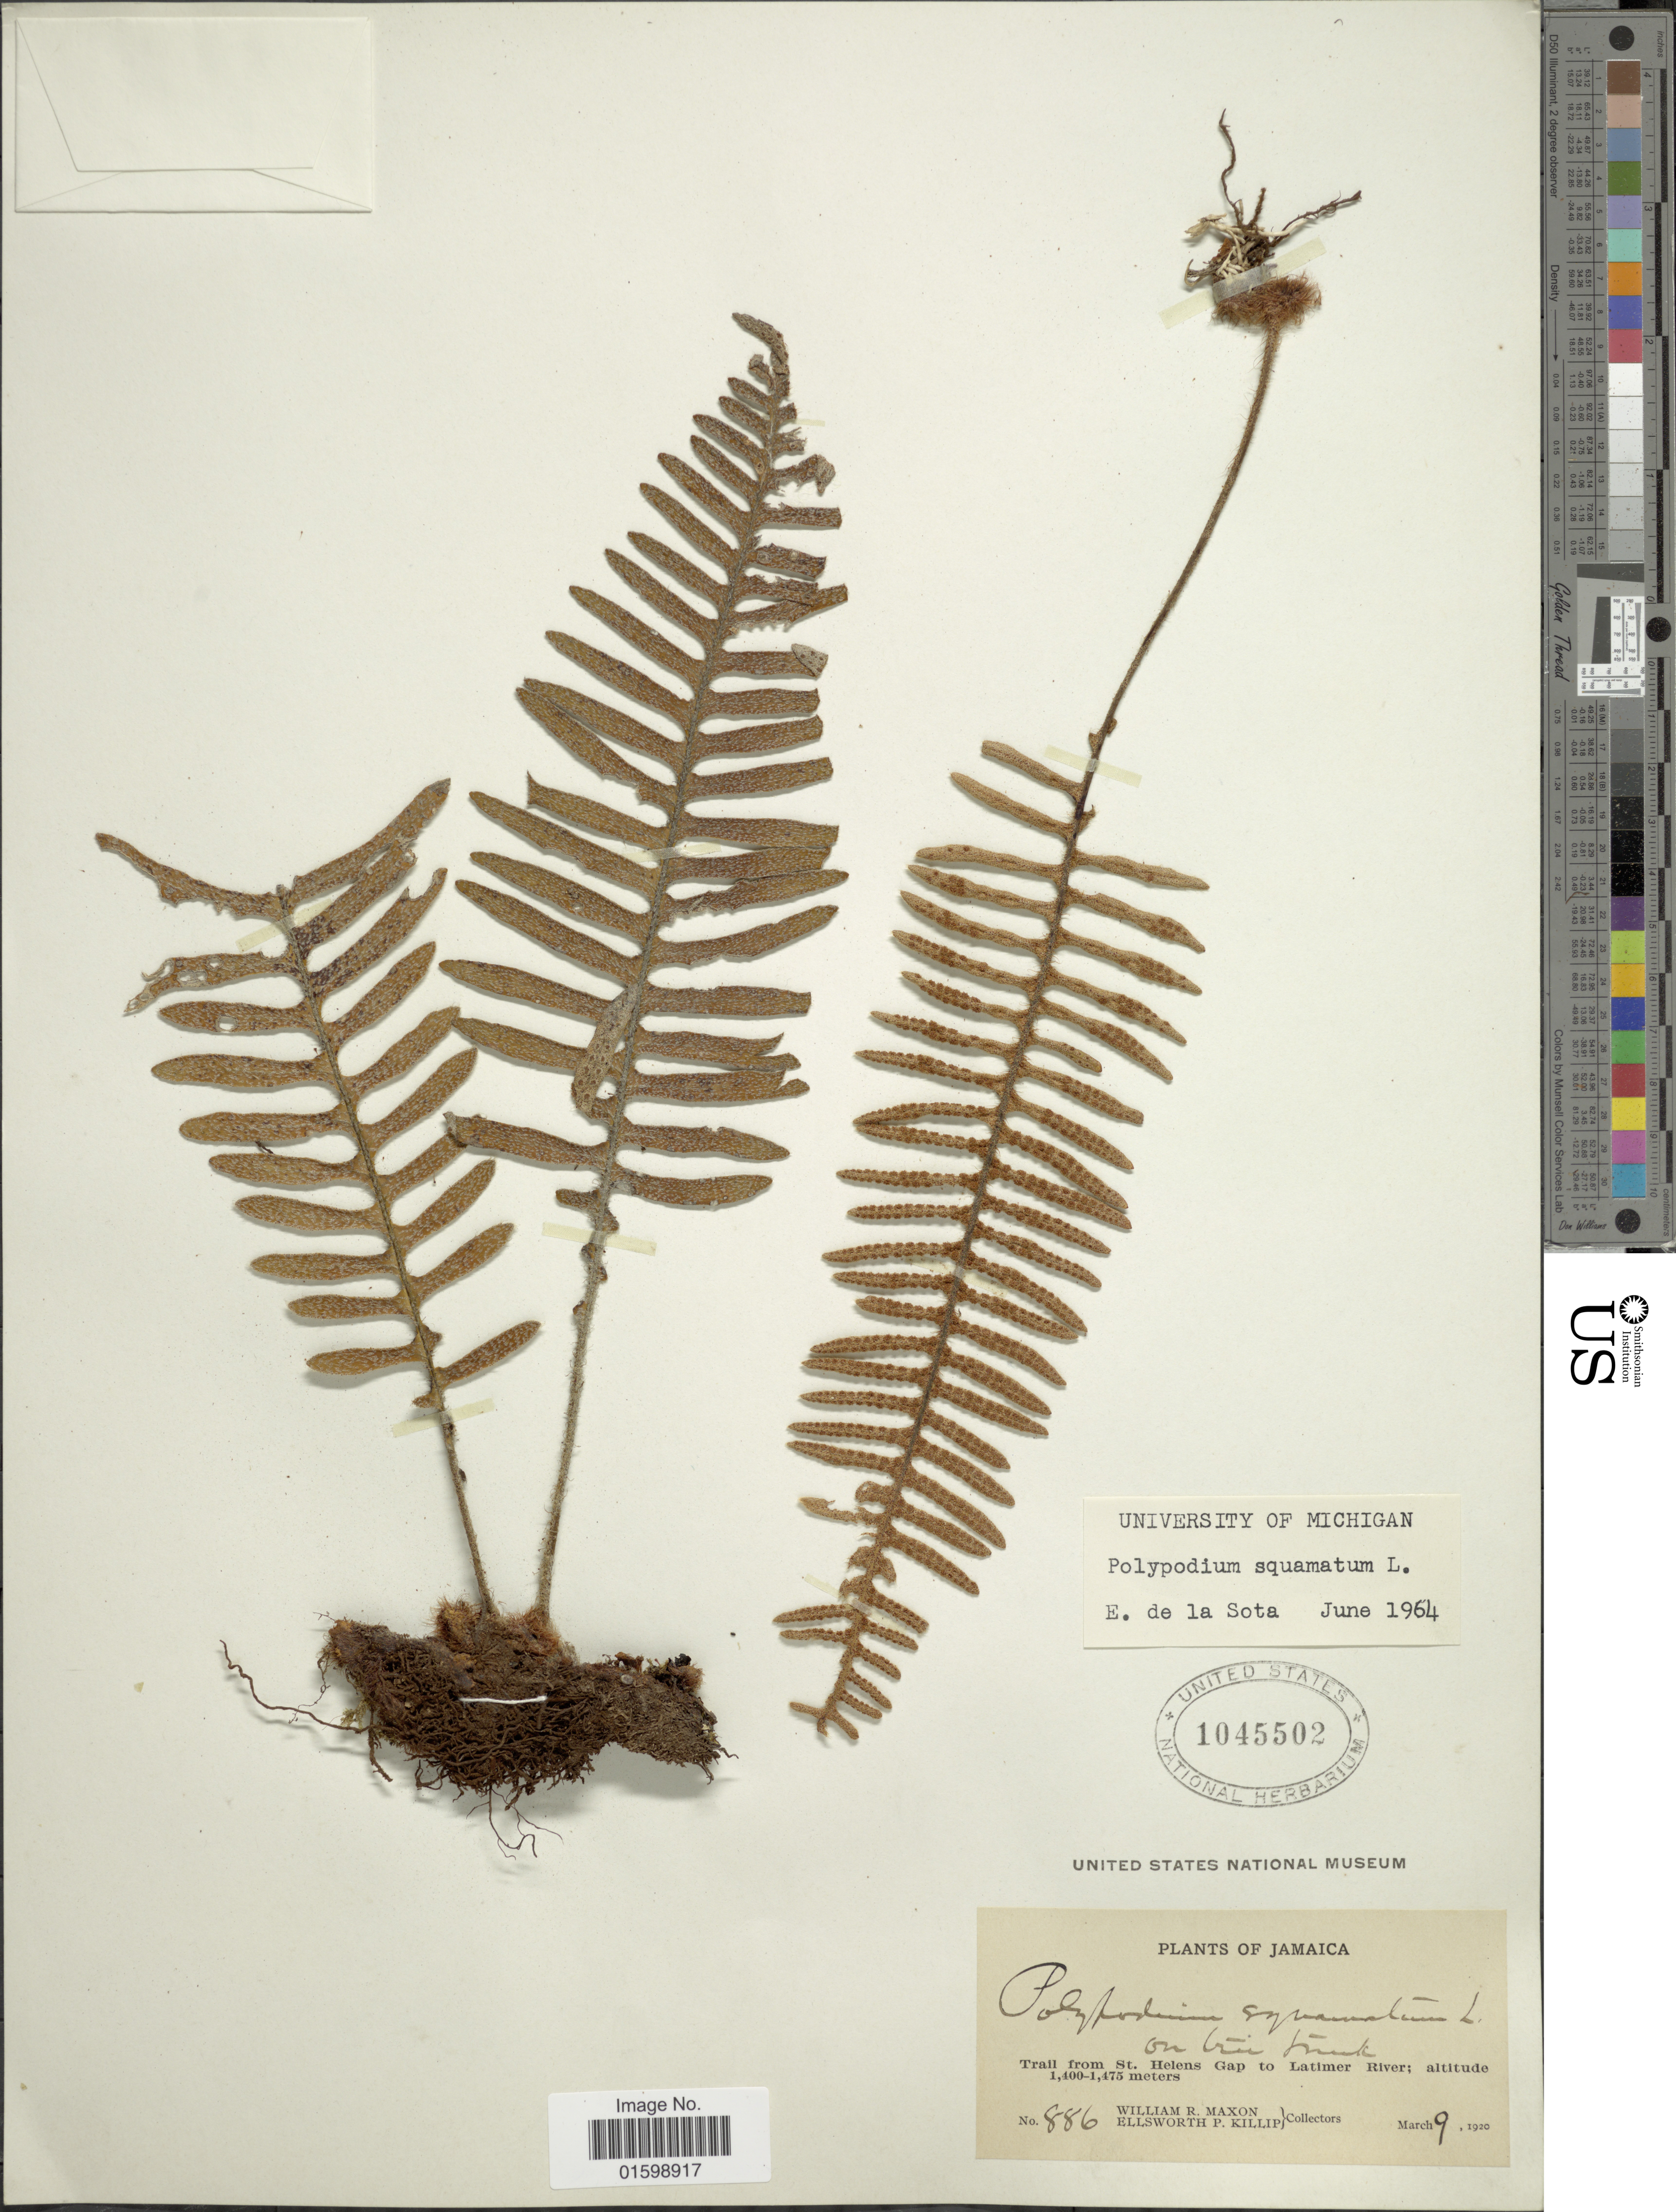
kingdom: Plantae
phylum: Tracheophyta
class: Polypodiopsida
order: Polypodiales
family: Polypodiaceae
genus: Pleopeltis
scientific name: Pleopeltis squamata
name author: (L.) J. Sm.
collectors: W. R. Maxon & E. P. Killip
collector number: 886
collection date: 1920-03-09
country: Jamaica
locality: On tree trunk, trail from St. Helens Gap to Latimer River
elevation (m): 1400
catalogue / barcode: US 1045502